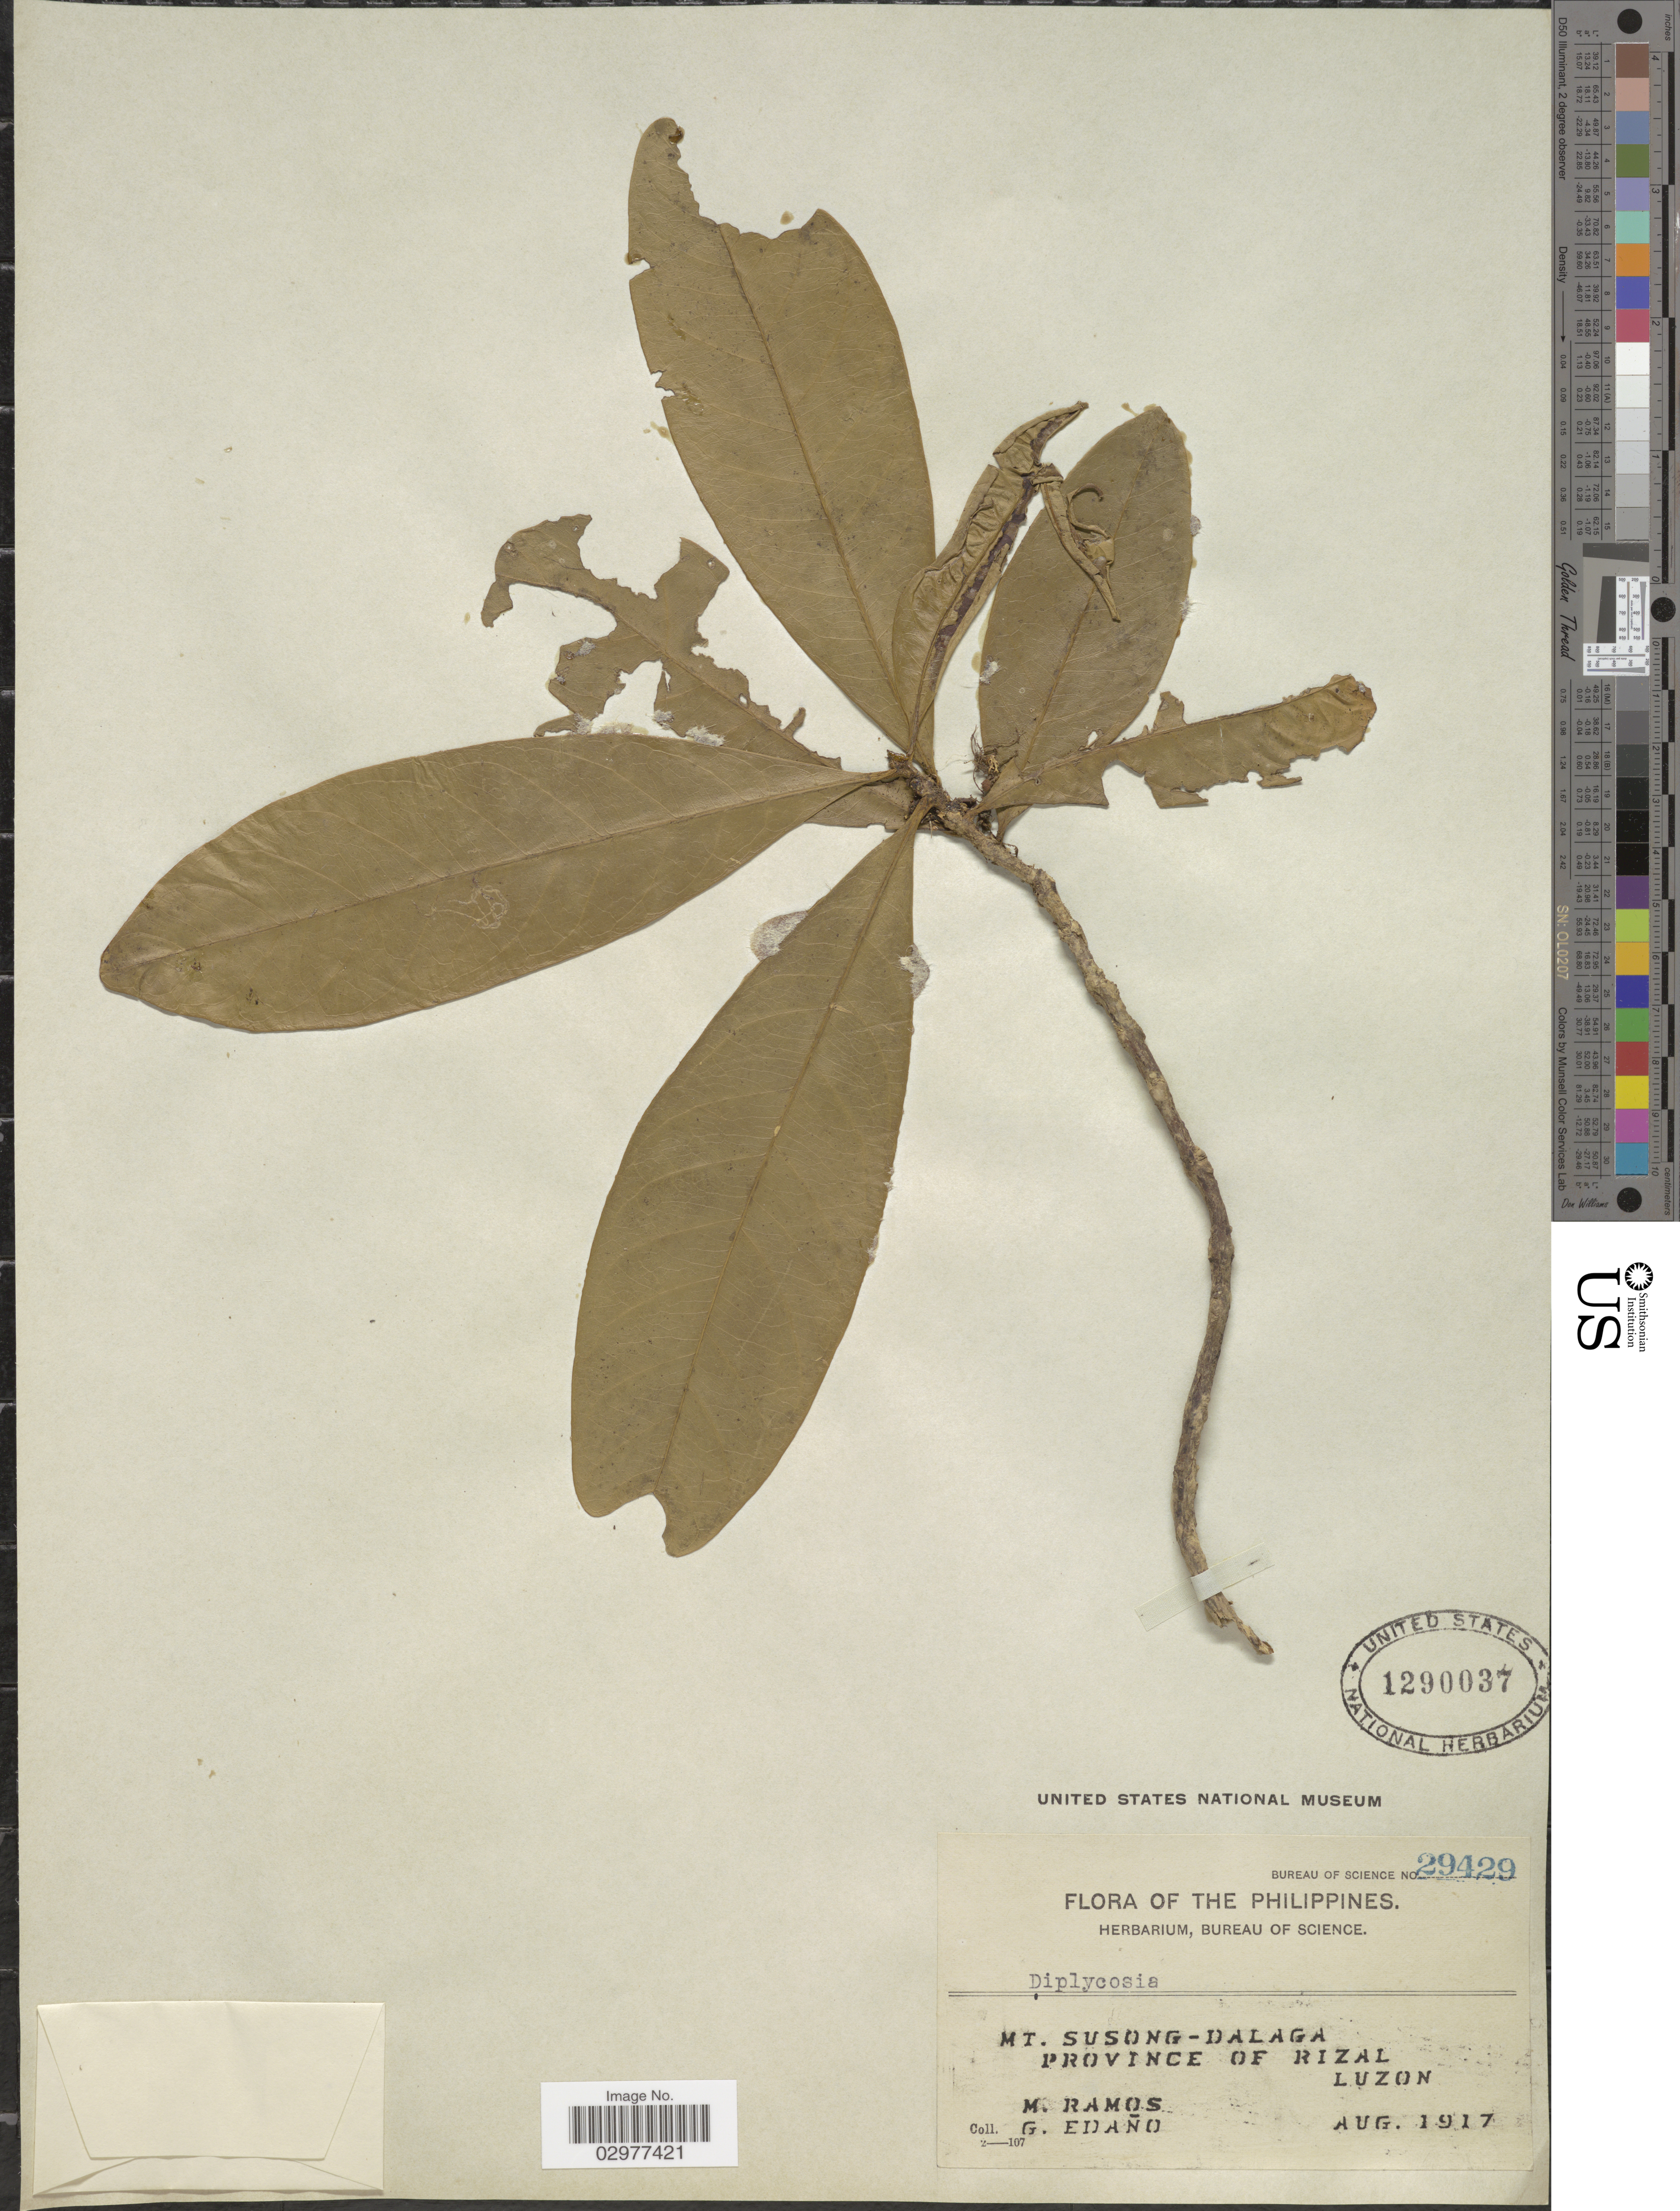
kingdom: Plantae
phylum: Tracheophyta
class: Magnoliopsida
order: Ericales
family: Ericaceae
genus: Diplycosia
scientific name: Diplycosia sp.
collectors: M. Ramos & G. Edaño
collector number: Bureau of Science 29429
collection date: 1917-08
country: Philippines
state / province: Calabarzon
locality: Mt. Susong-Dalaga. Province of Rizal Luzon.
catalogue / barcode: US 1290037